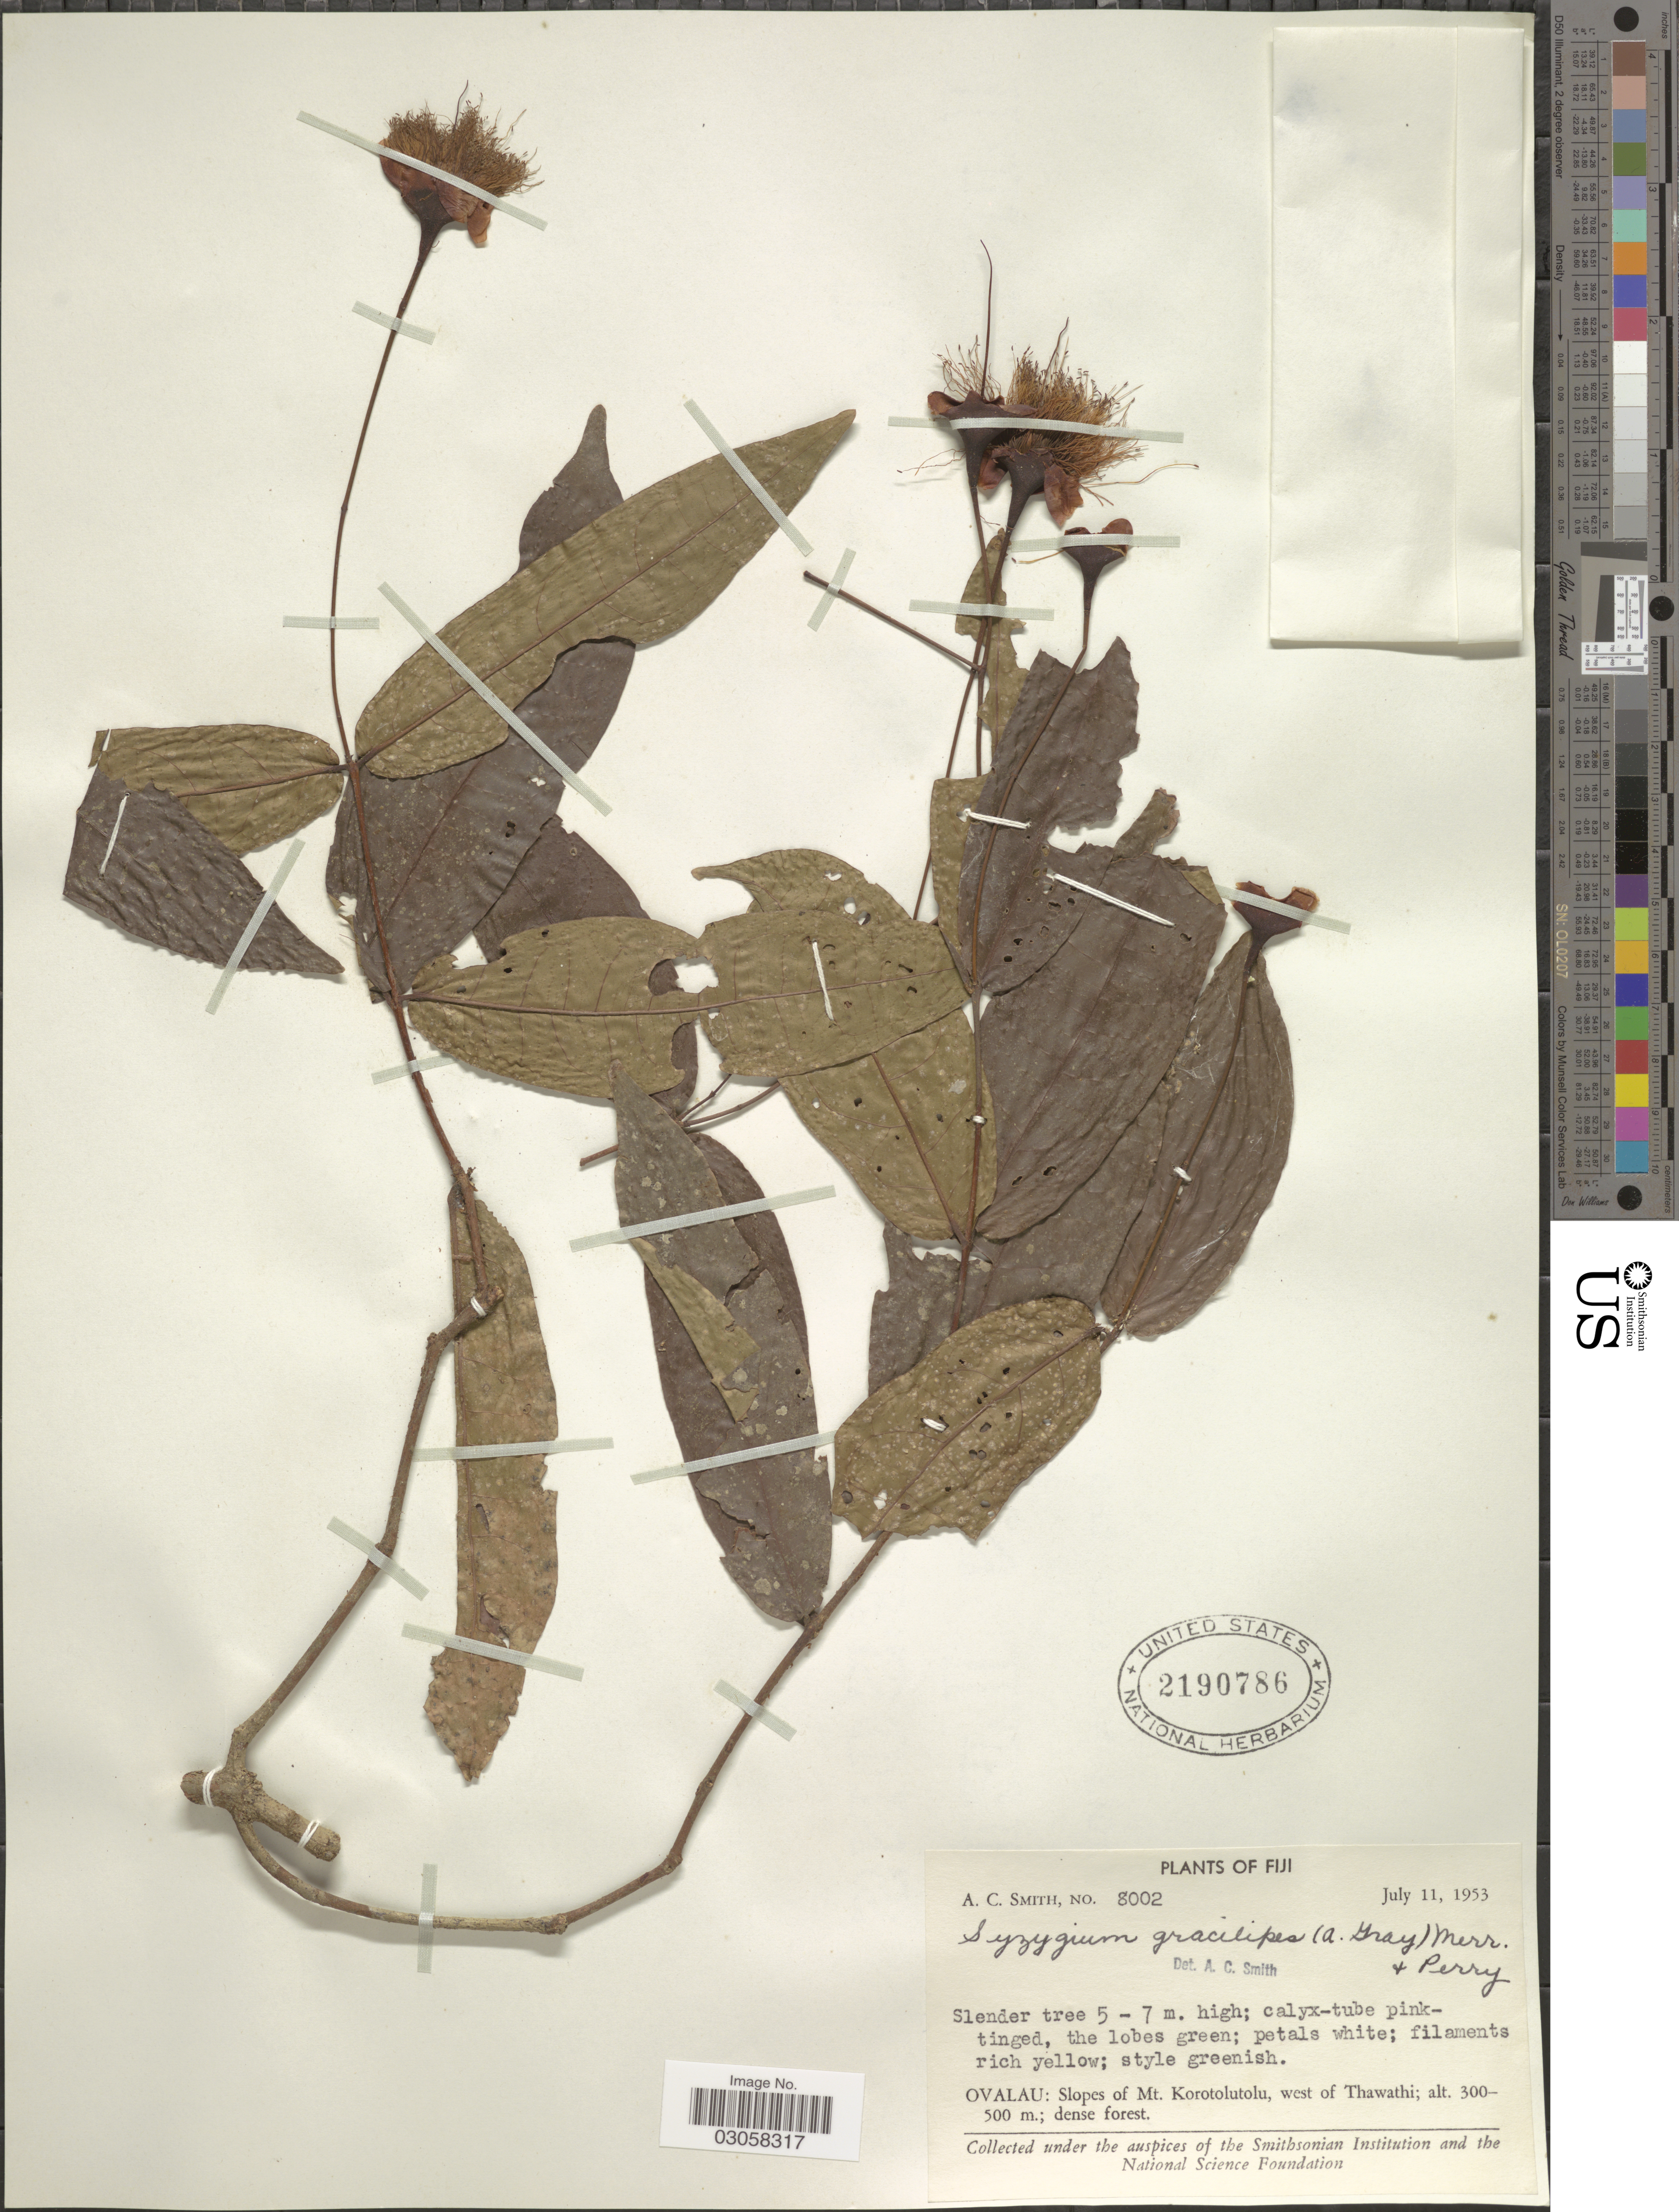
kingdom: Plantae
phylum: Tracheophyta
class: Magnoliopsida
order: Myrtales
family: Myrtaceae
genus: Syzygium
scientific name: Syzygium gracilipes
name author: (A. Gray) Merr. & L.M. Perry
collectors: A. C. Smith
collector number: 8002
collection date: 1953-07-11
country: Fiji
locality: Ovalau: Slopes of Mt. Korotolutolu, west of Thawathi.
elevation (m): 300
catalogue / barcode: US 2190786